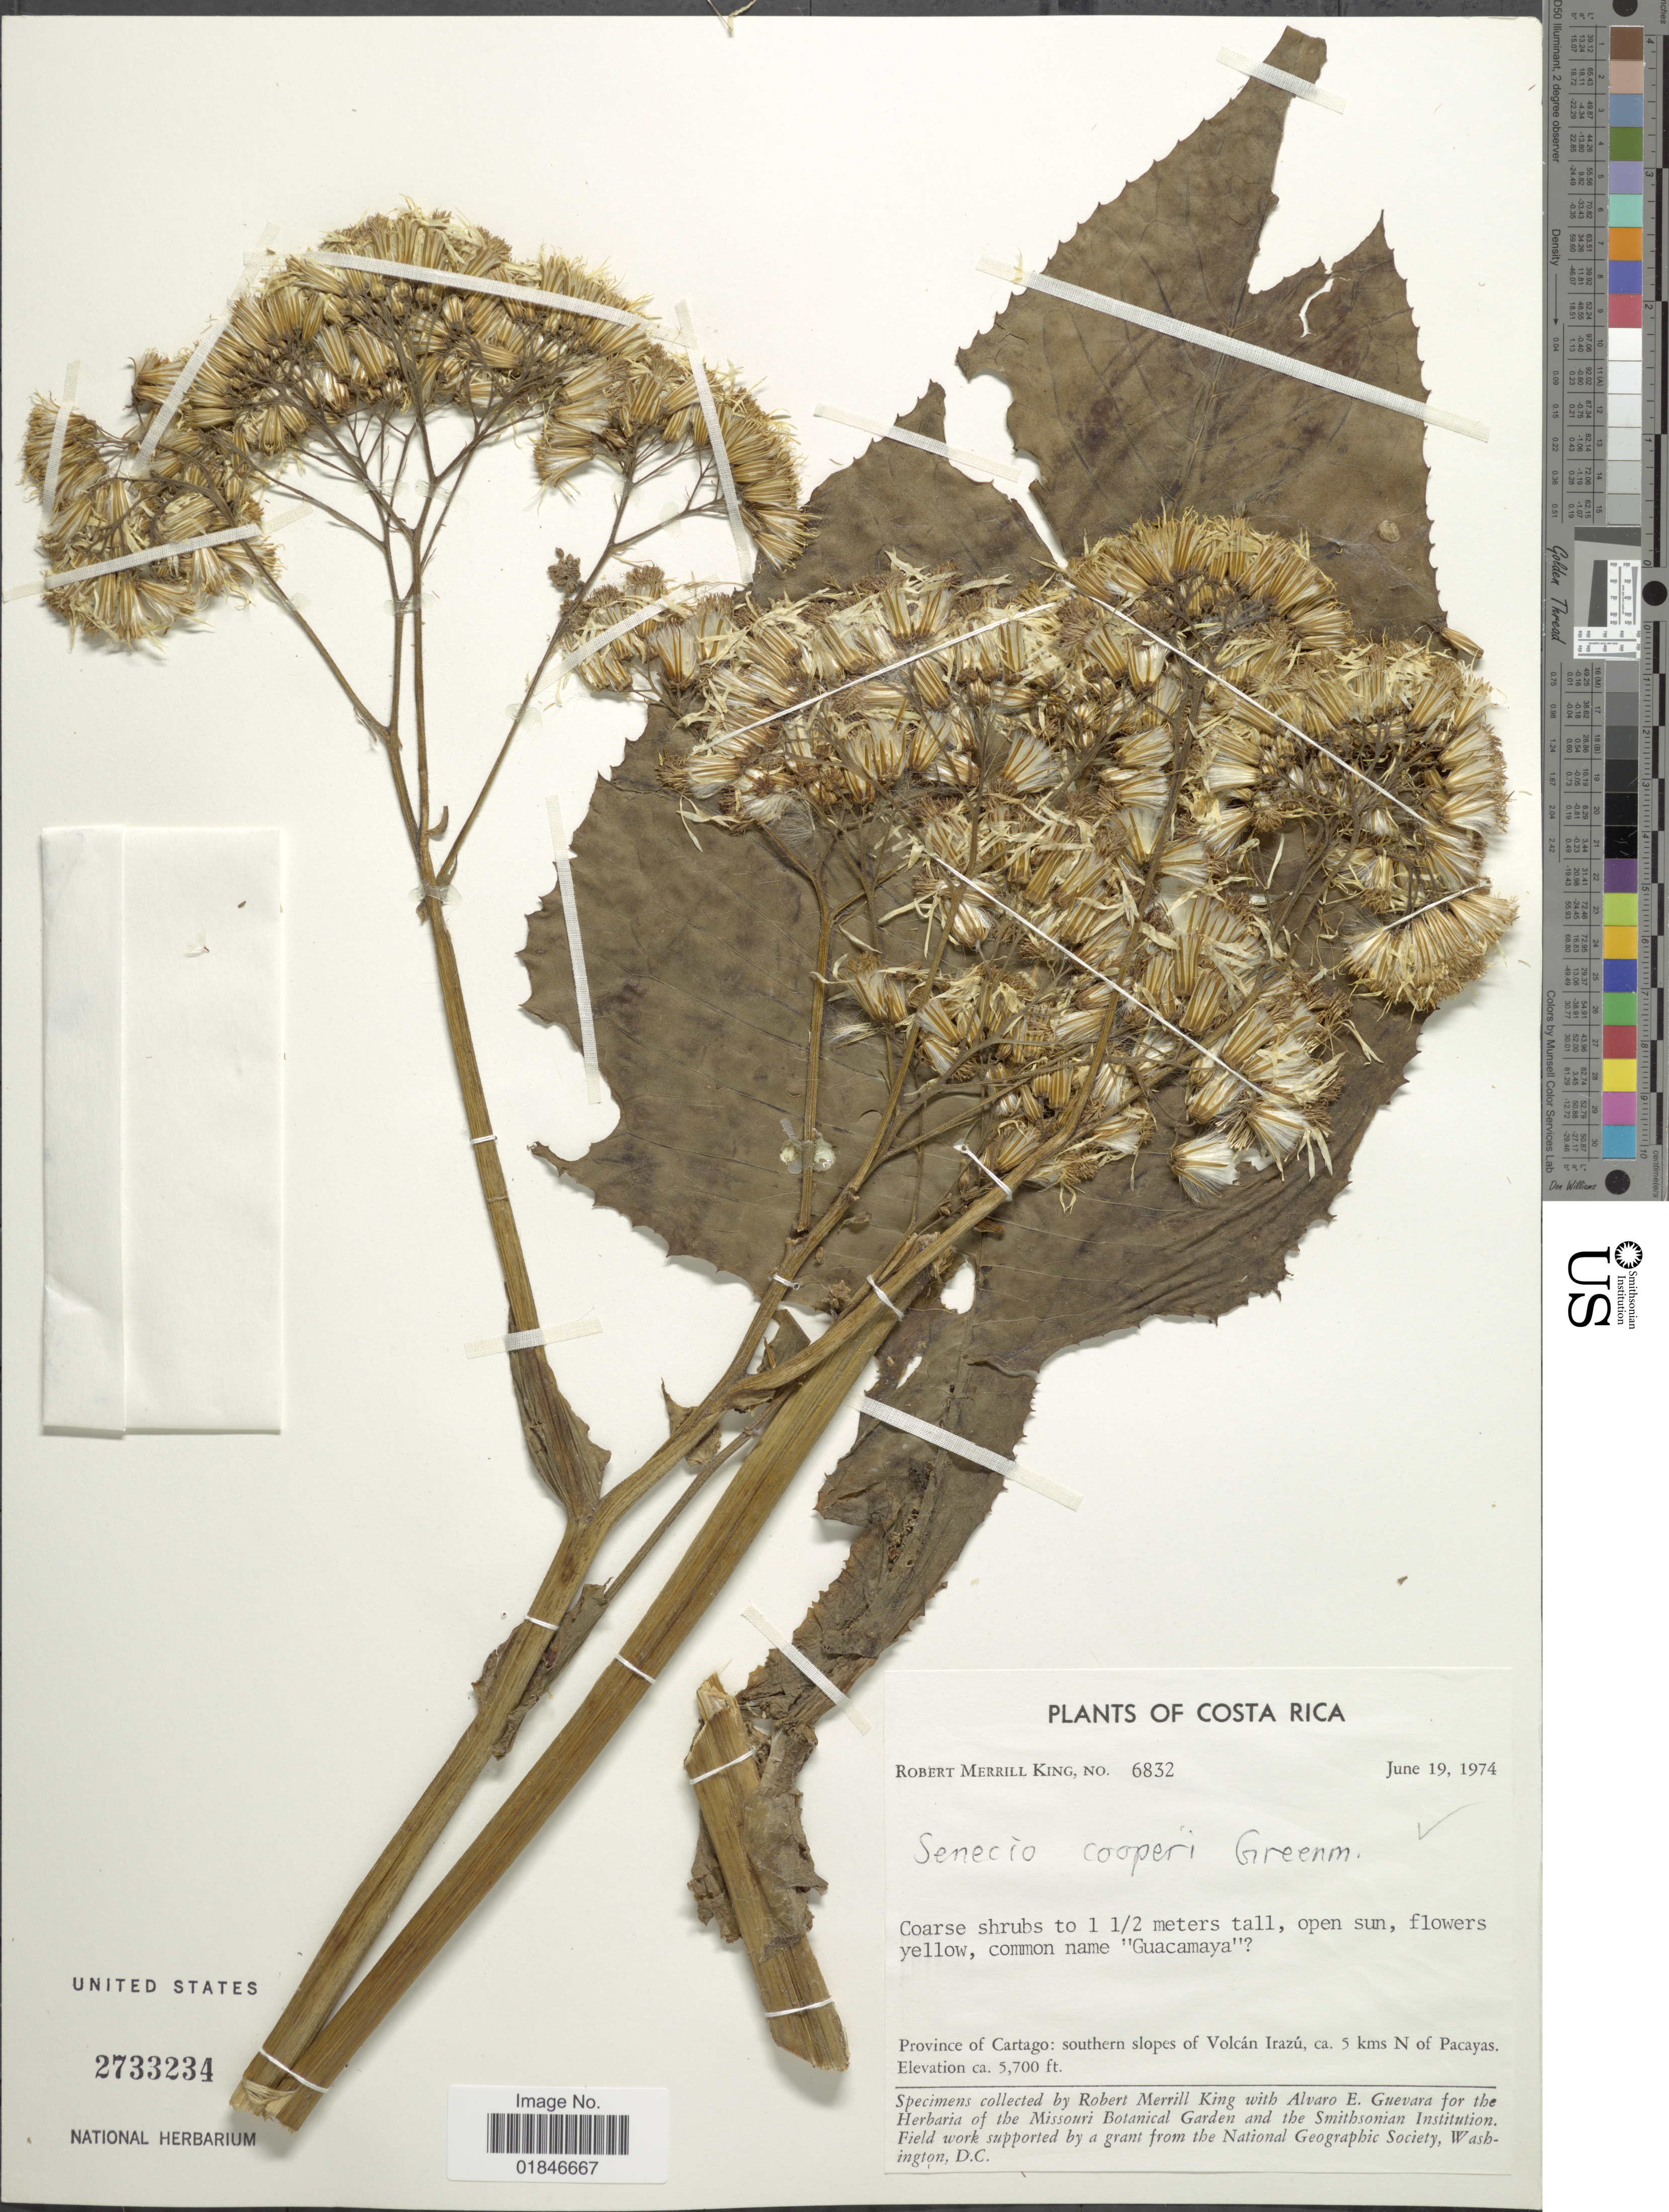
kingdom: Plantae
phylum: Tracheophyta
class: Magnoliopsida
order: Asterales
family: Asteraceae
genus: Jessea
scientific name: Jessea cooperi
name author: (Greenm.) H. Rob. & Cuatrec.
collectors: R. M. King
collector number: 6832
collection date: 1974-06-19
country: Costa Rica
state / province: Cartago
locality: Costa Rica. Provinince of Cartago: southern slopes of Volcan Irazu, ca. 5 km N of Pacayas.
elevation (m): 1737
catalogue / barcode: US 2733234